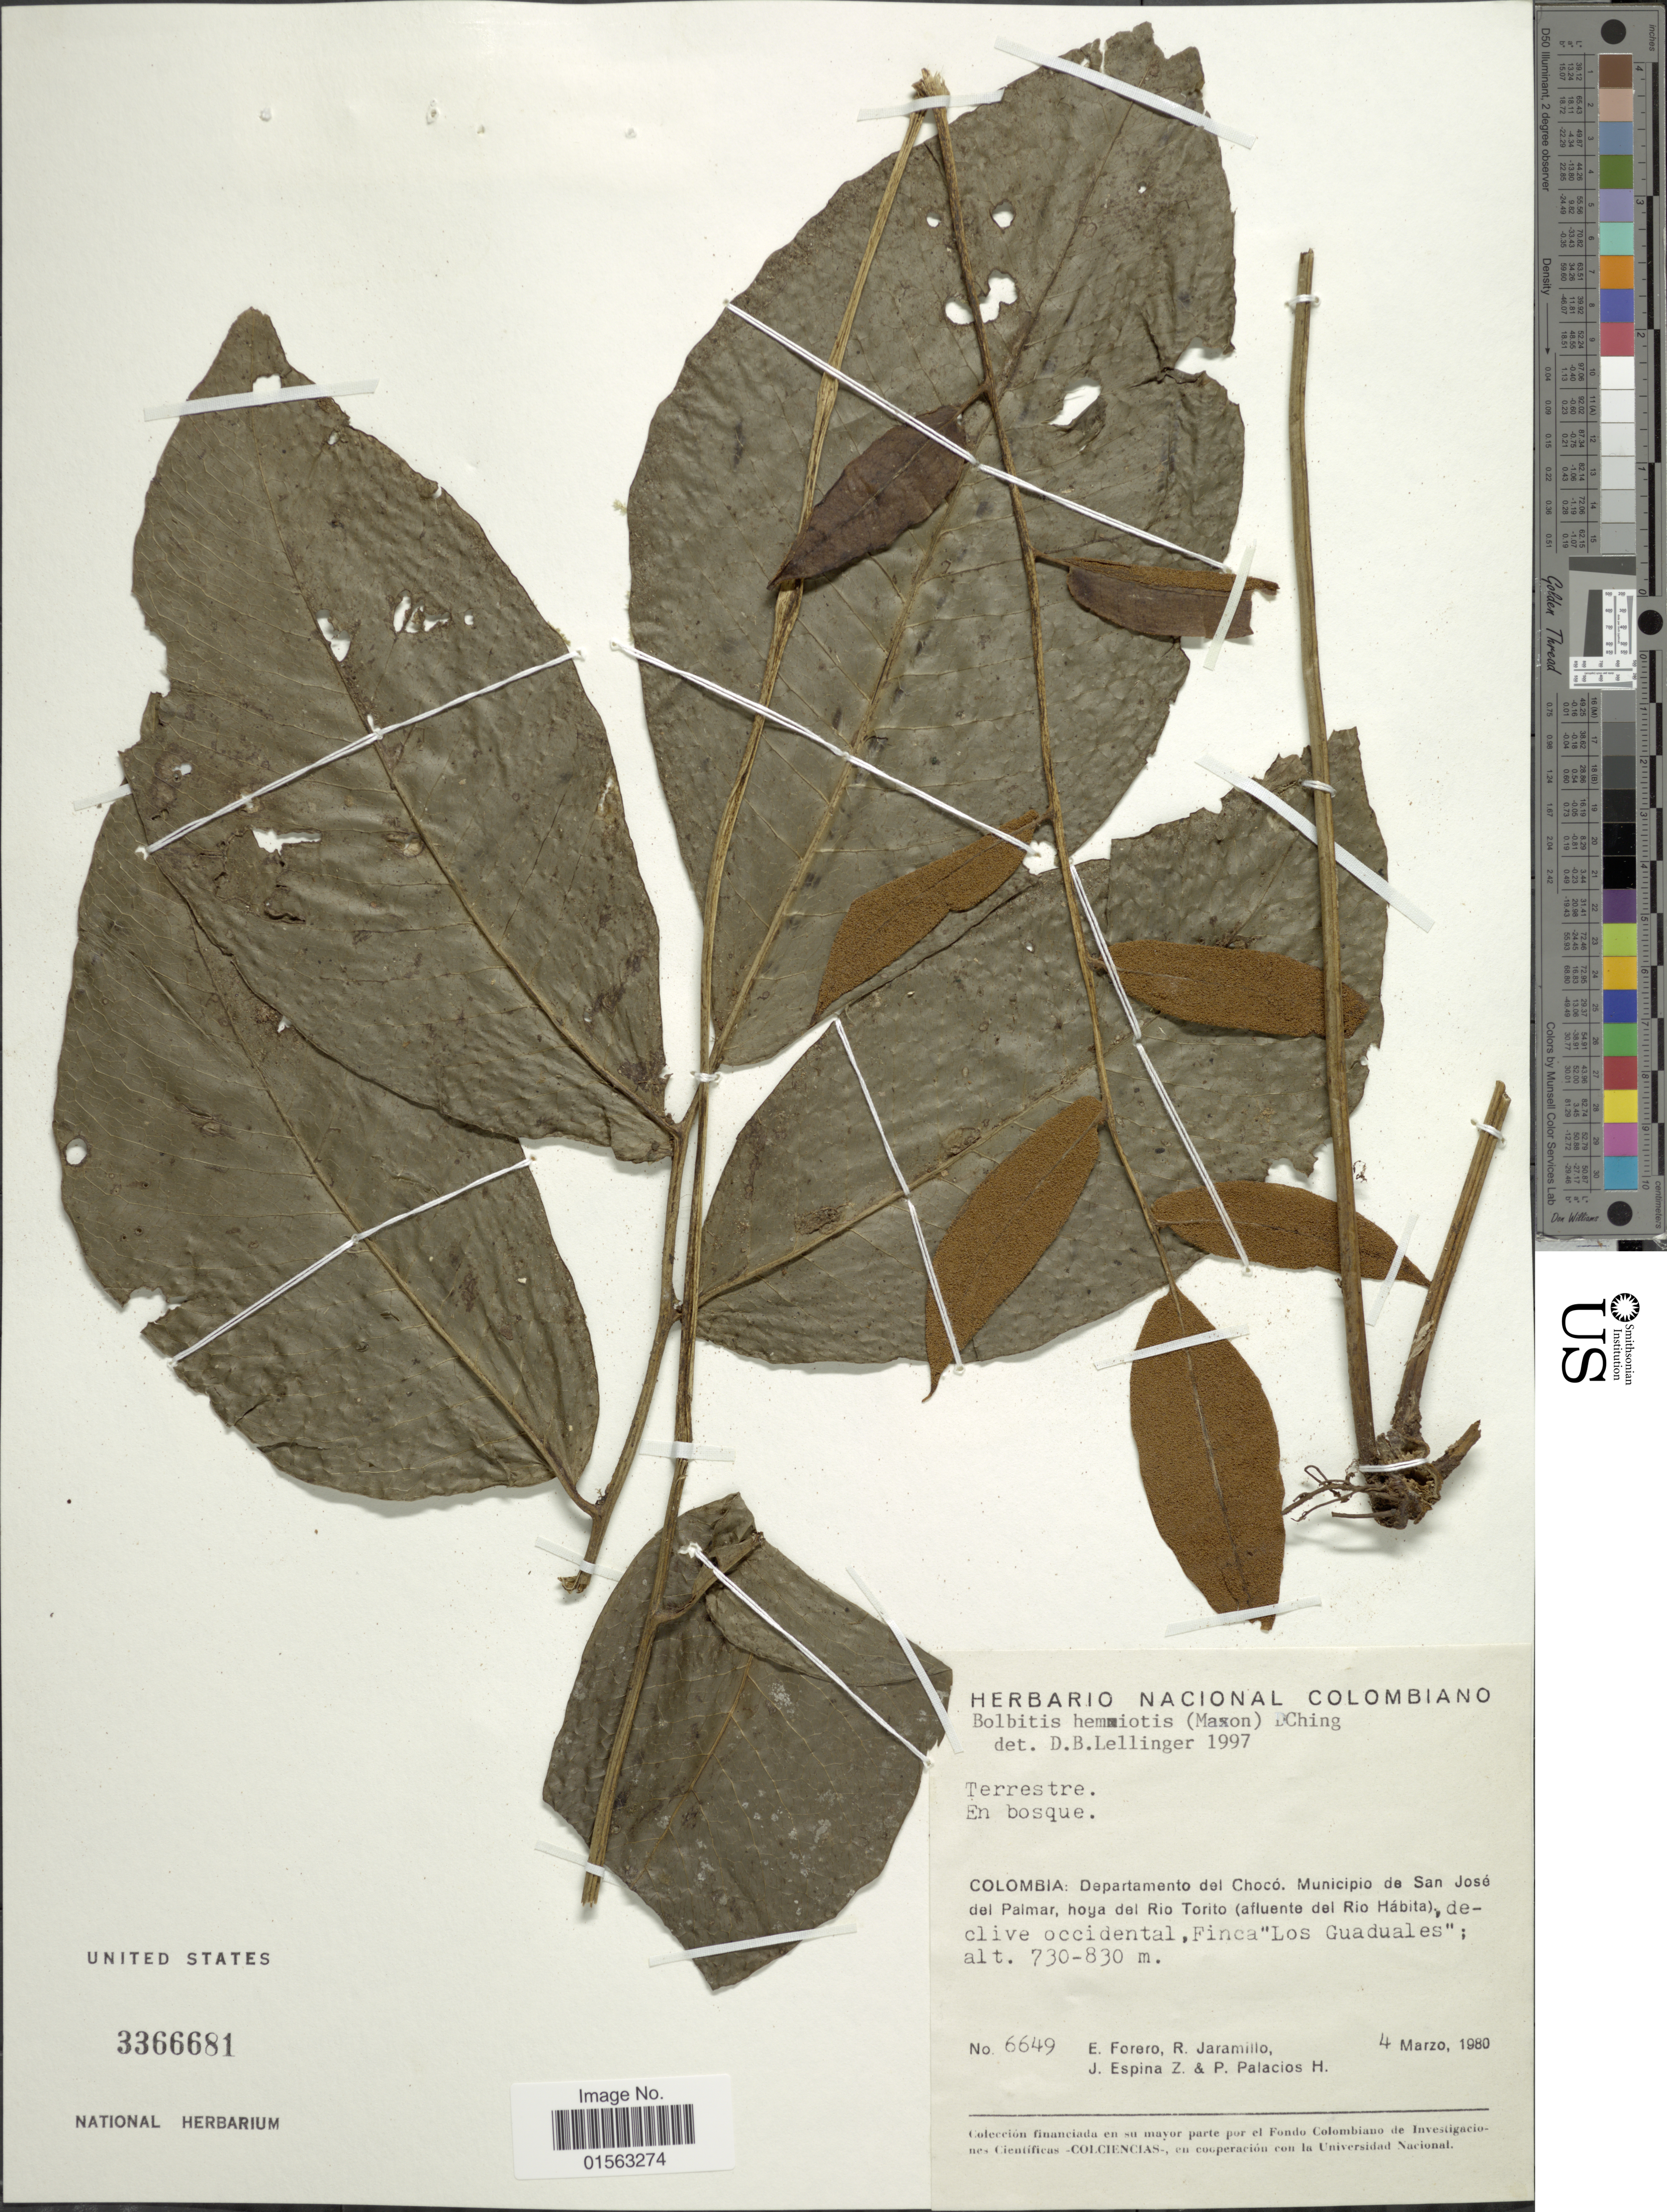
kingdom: Plantae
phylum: Tracheophyta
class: Polypodiopsida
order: Polypodiales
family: Dryopteridaceae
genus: Mickelia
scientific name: Mickelia hemiotis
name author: (Maxon) R.C. Moran et al.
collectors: E. Forero, R. Jaramillo M., J. Espina & P. Palacios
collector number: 6649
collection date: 1980-03-04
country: Colombia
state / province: Chocó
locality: Terrestre en bosque, Colombia: Departamento del Chocó, Municipio de San José del Palmar, hoya del Rio Torito (afluente del Rio Hábita), declive occidental, Finca Los Guaduales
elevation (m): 730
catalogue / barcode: US 3366681